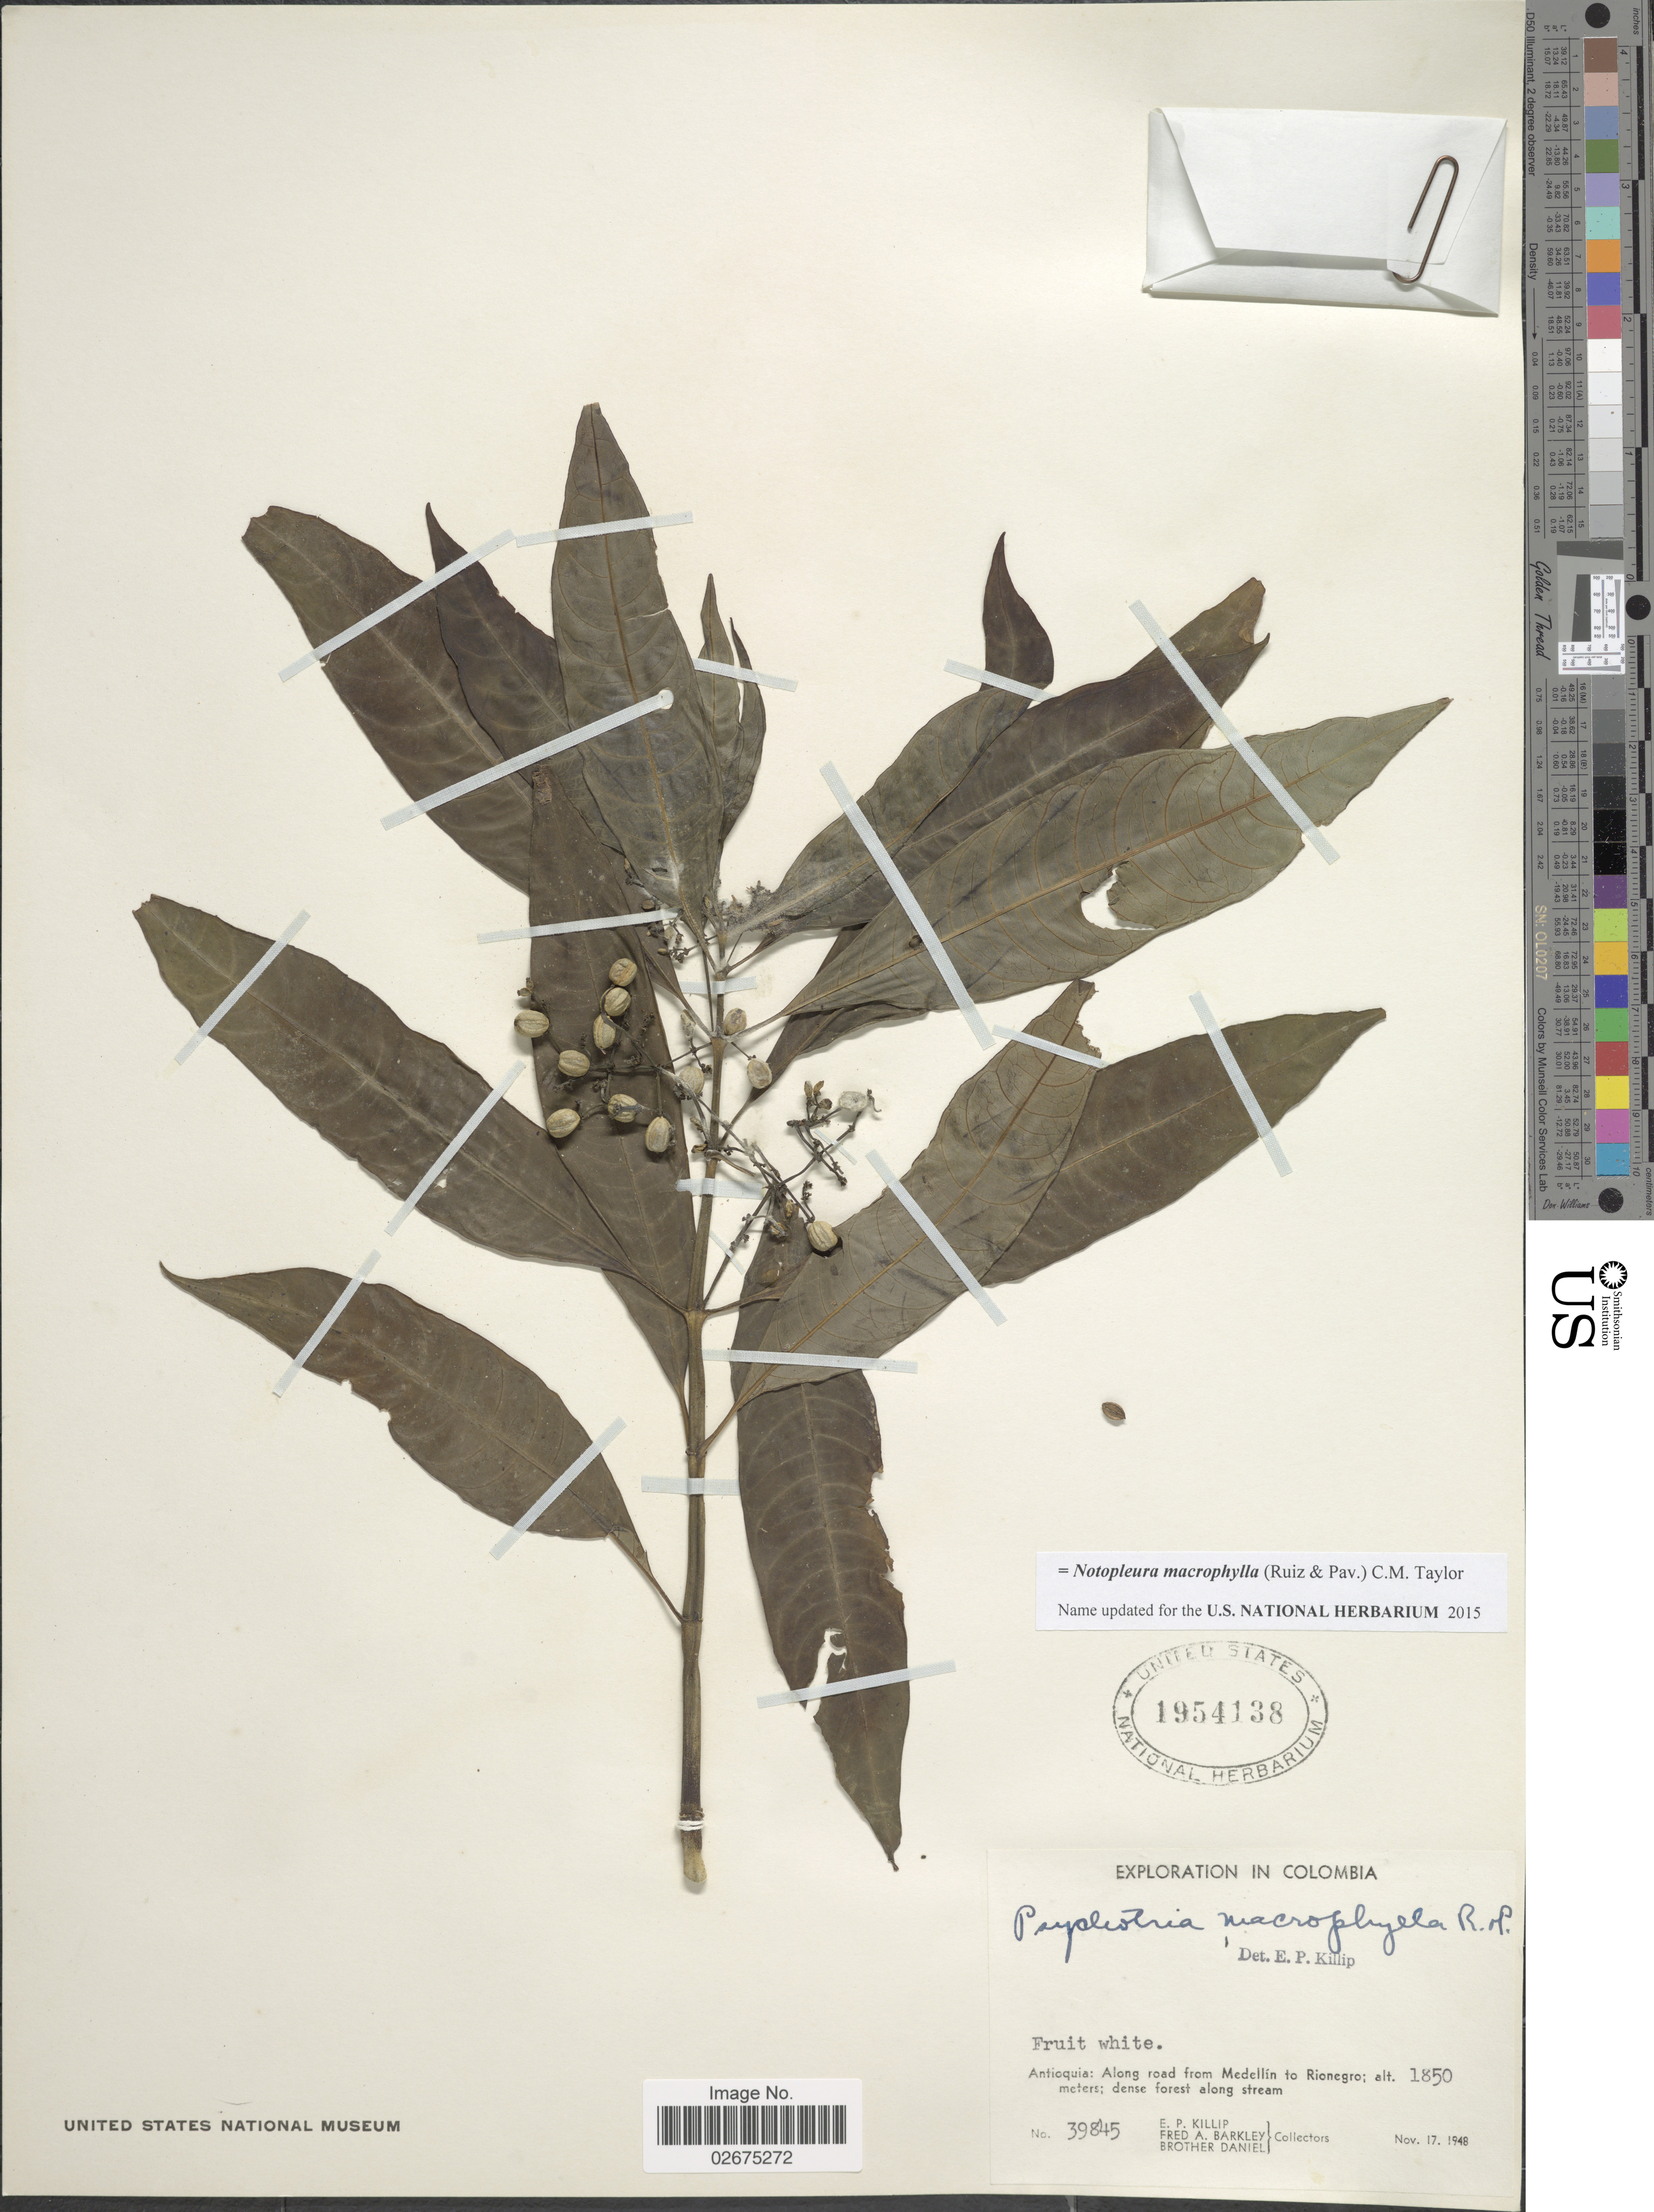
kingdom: Plantae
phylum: Tracheophyta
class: Magnoliopsida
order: Gentianales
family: Rubiaceae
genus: Notopleura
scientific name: Notopleura macrophylla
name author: (Ruiz & Pav.) C.M. Taylor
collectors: E. P. Killip, F. A. Barkley & Bro. Daniel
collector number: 39845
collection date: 1948-11-17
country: Colombia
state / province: Antioquia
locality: Along road from Medellín to Rionegro; dense forest along stream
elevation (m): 1850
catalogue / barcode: US 1954138